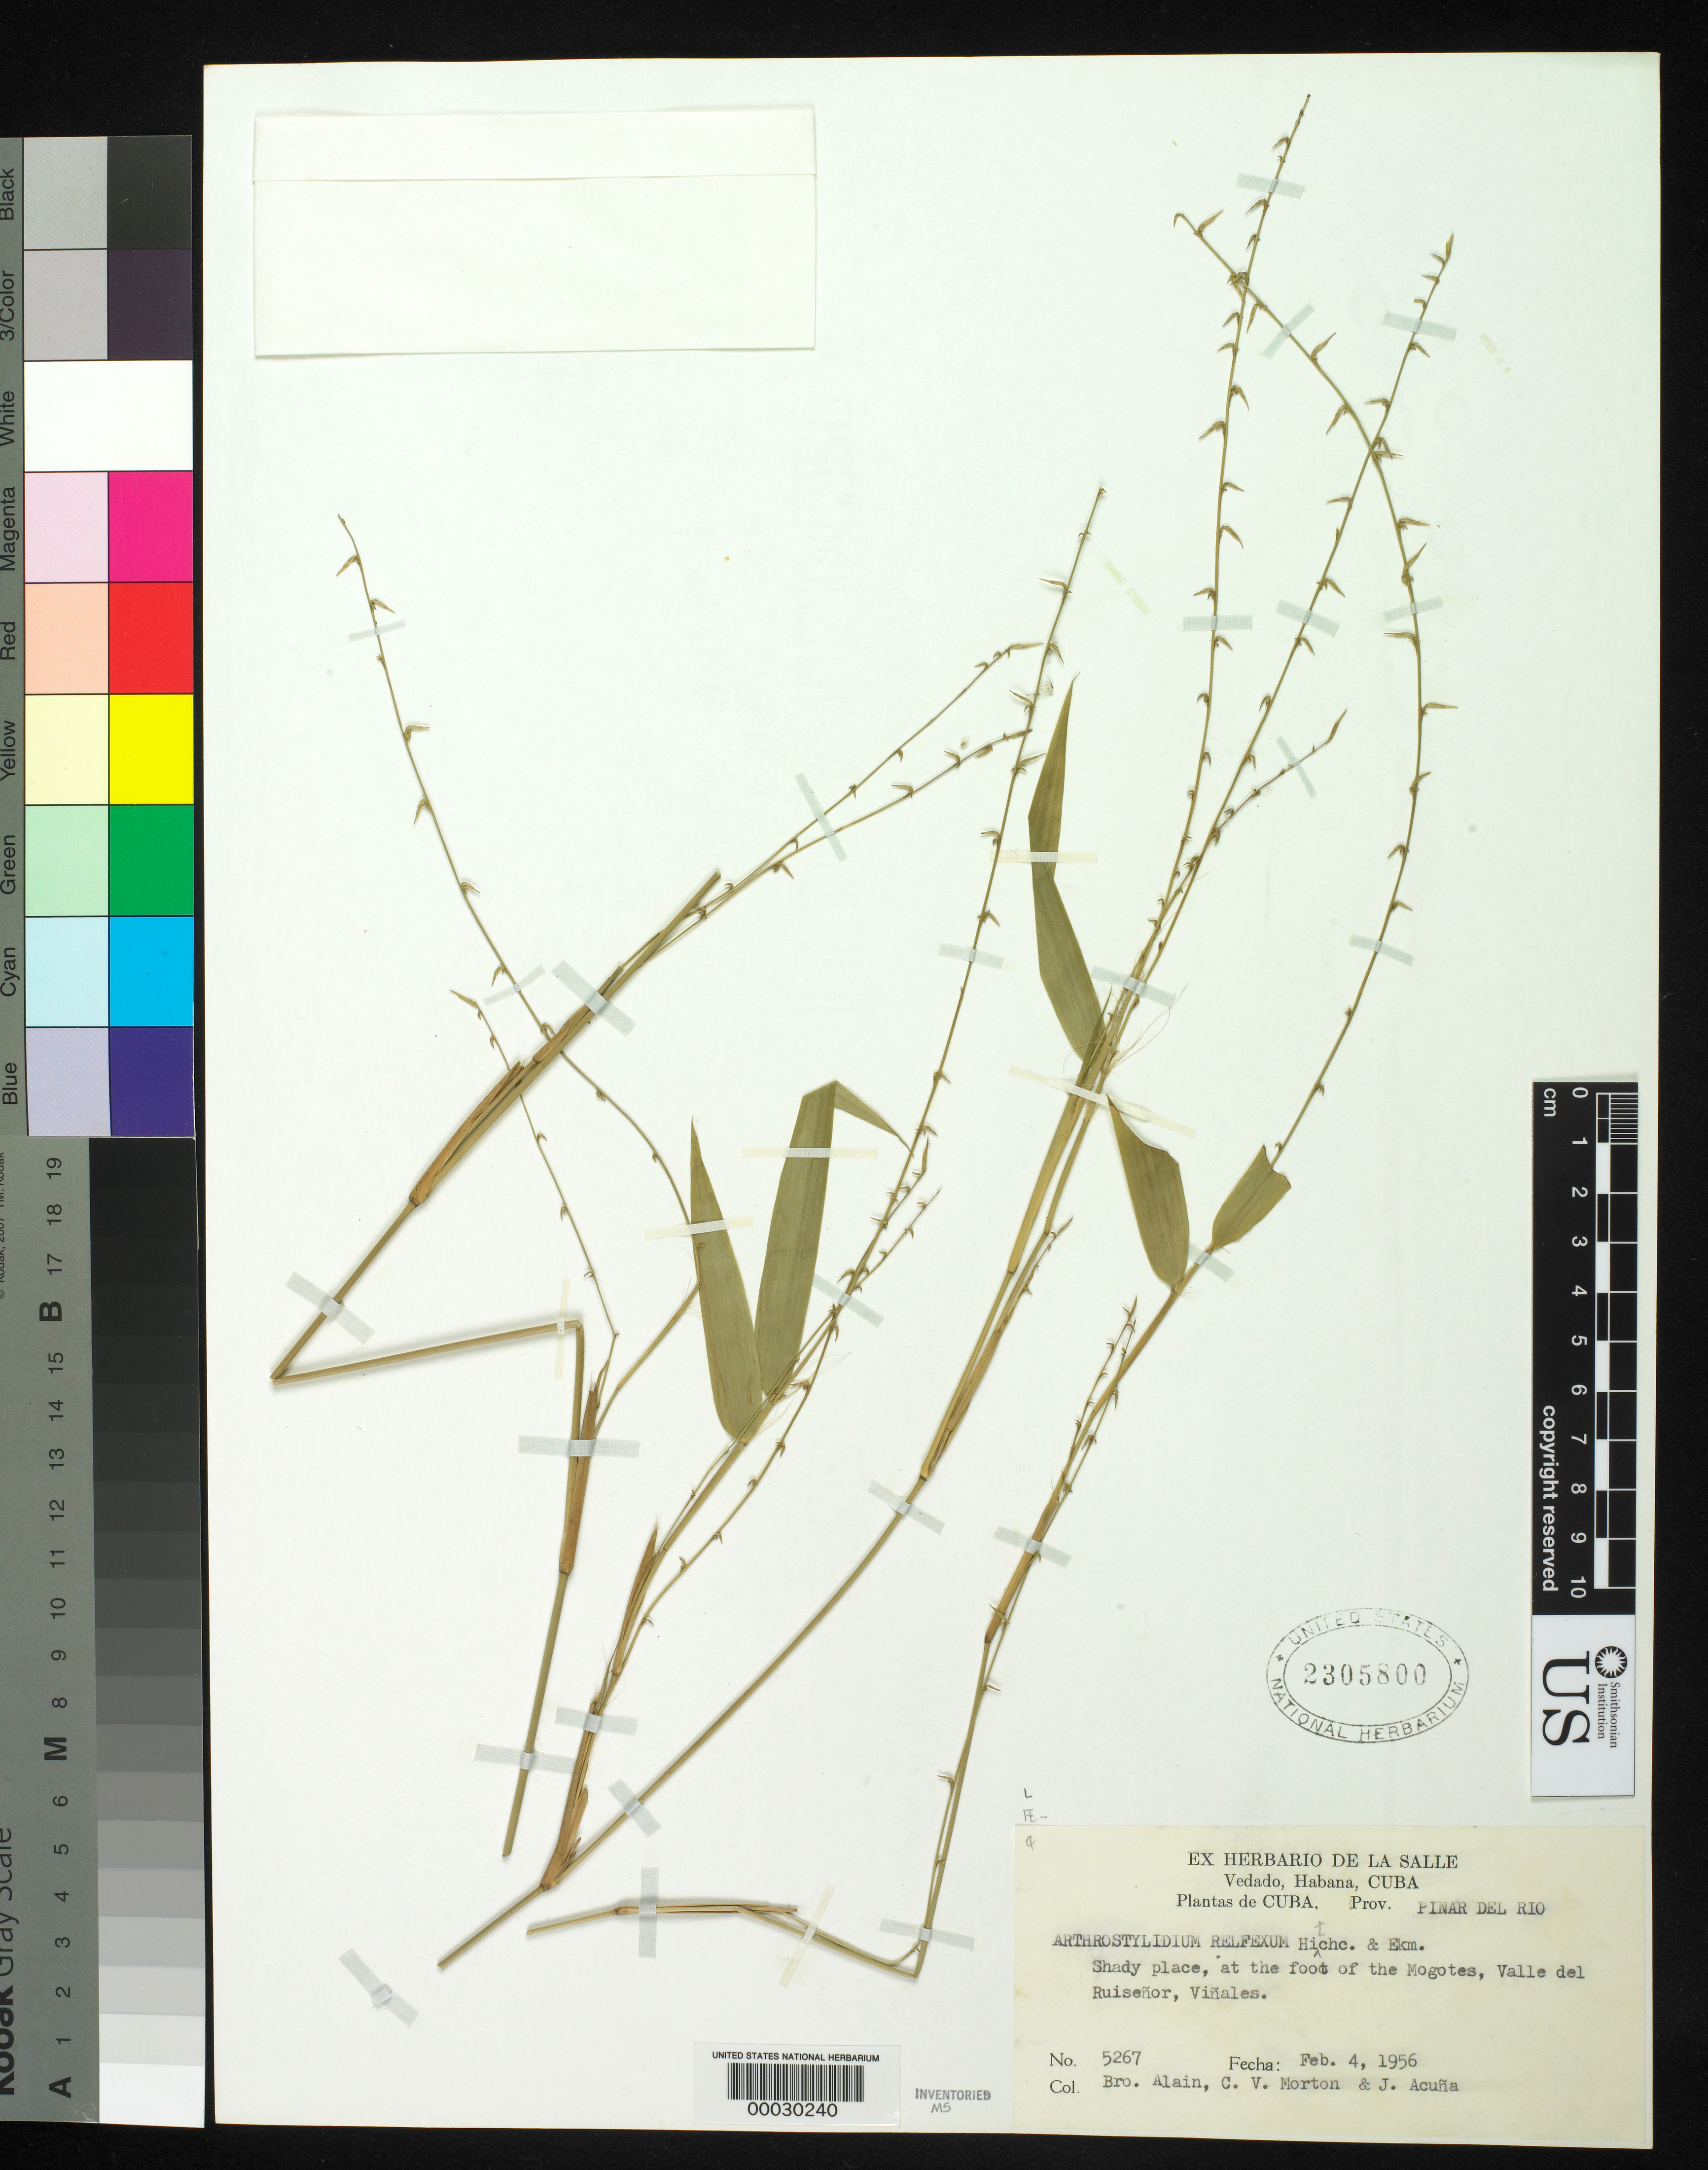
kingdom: Plantae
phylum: Tracheophyta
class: Liliopsida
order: Poales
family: Poaceae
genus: Arthrostylidium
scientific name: Arthrostylidium reflexum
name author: Hitchc. & Ekman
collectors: A. H. Liogier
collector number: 5267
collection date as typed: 04 Feb 1956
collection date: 1956-02-04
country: Cuba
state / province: Pinar del Río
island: Greater Antilles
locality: Valle del ruisenor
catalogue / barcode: US 2305800